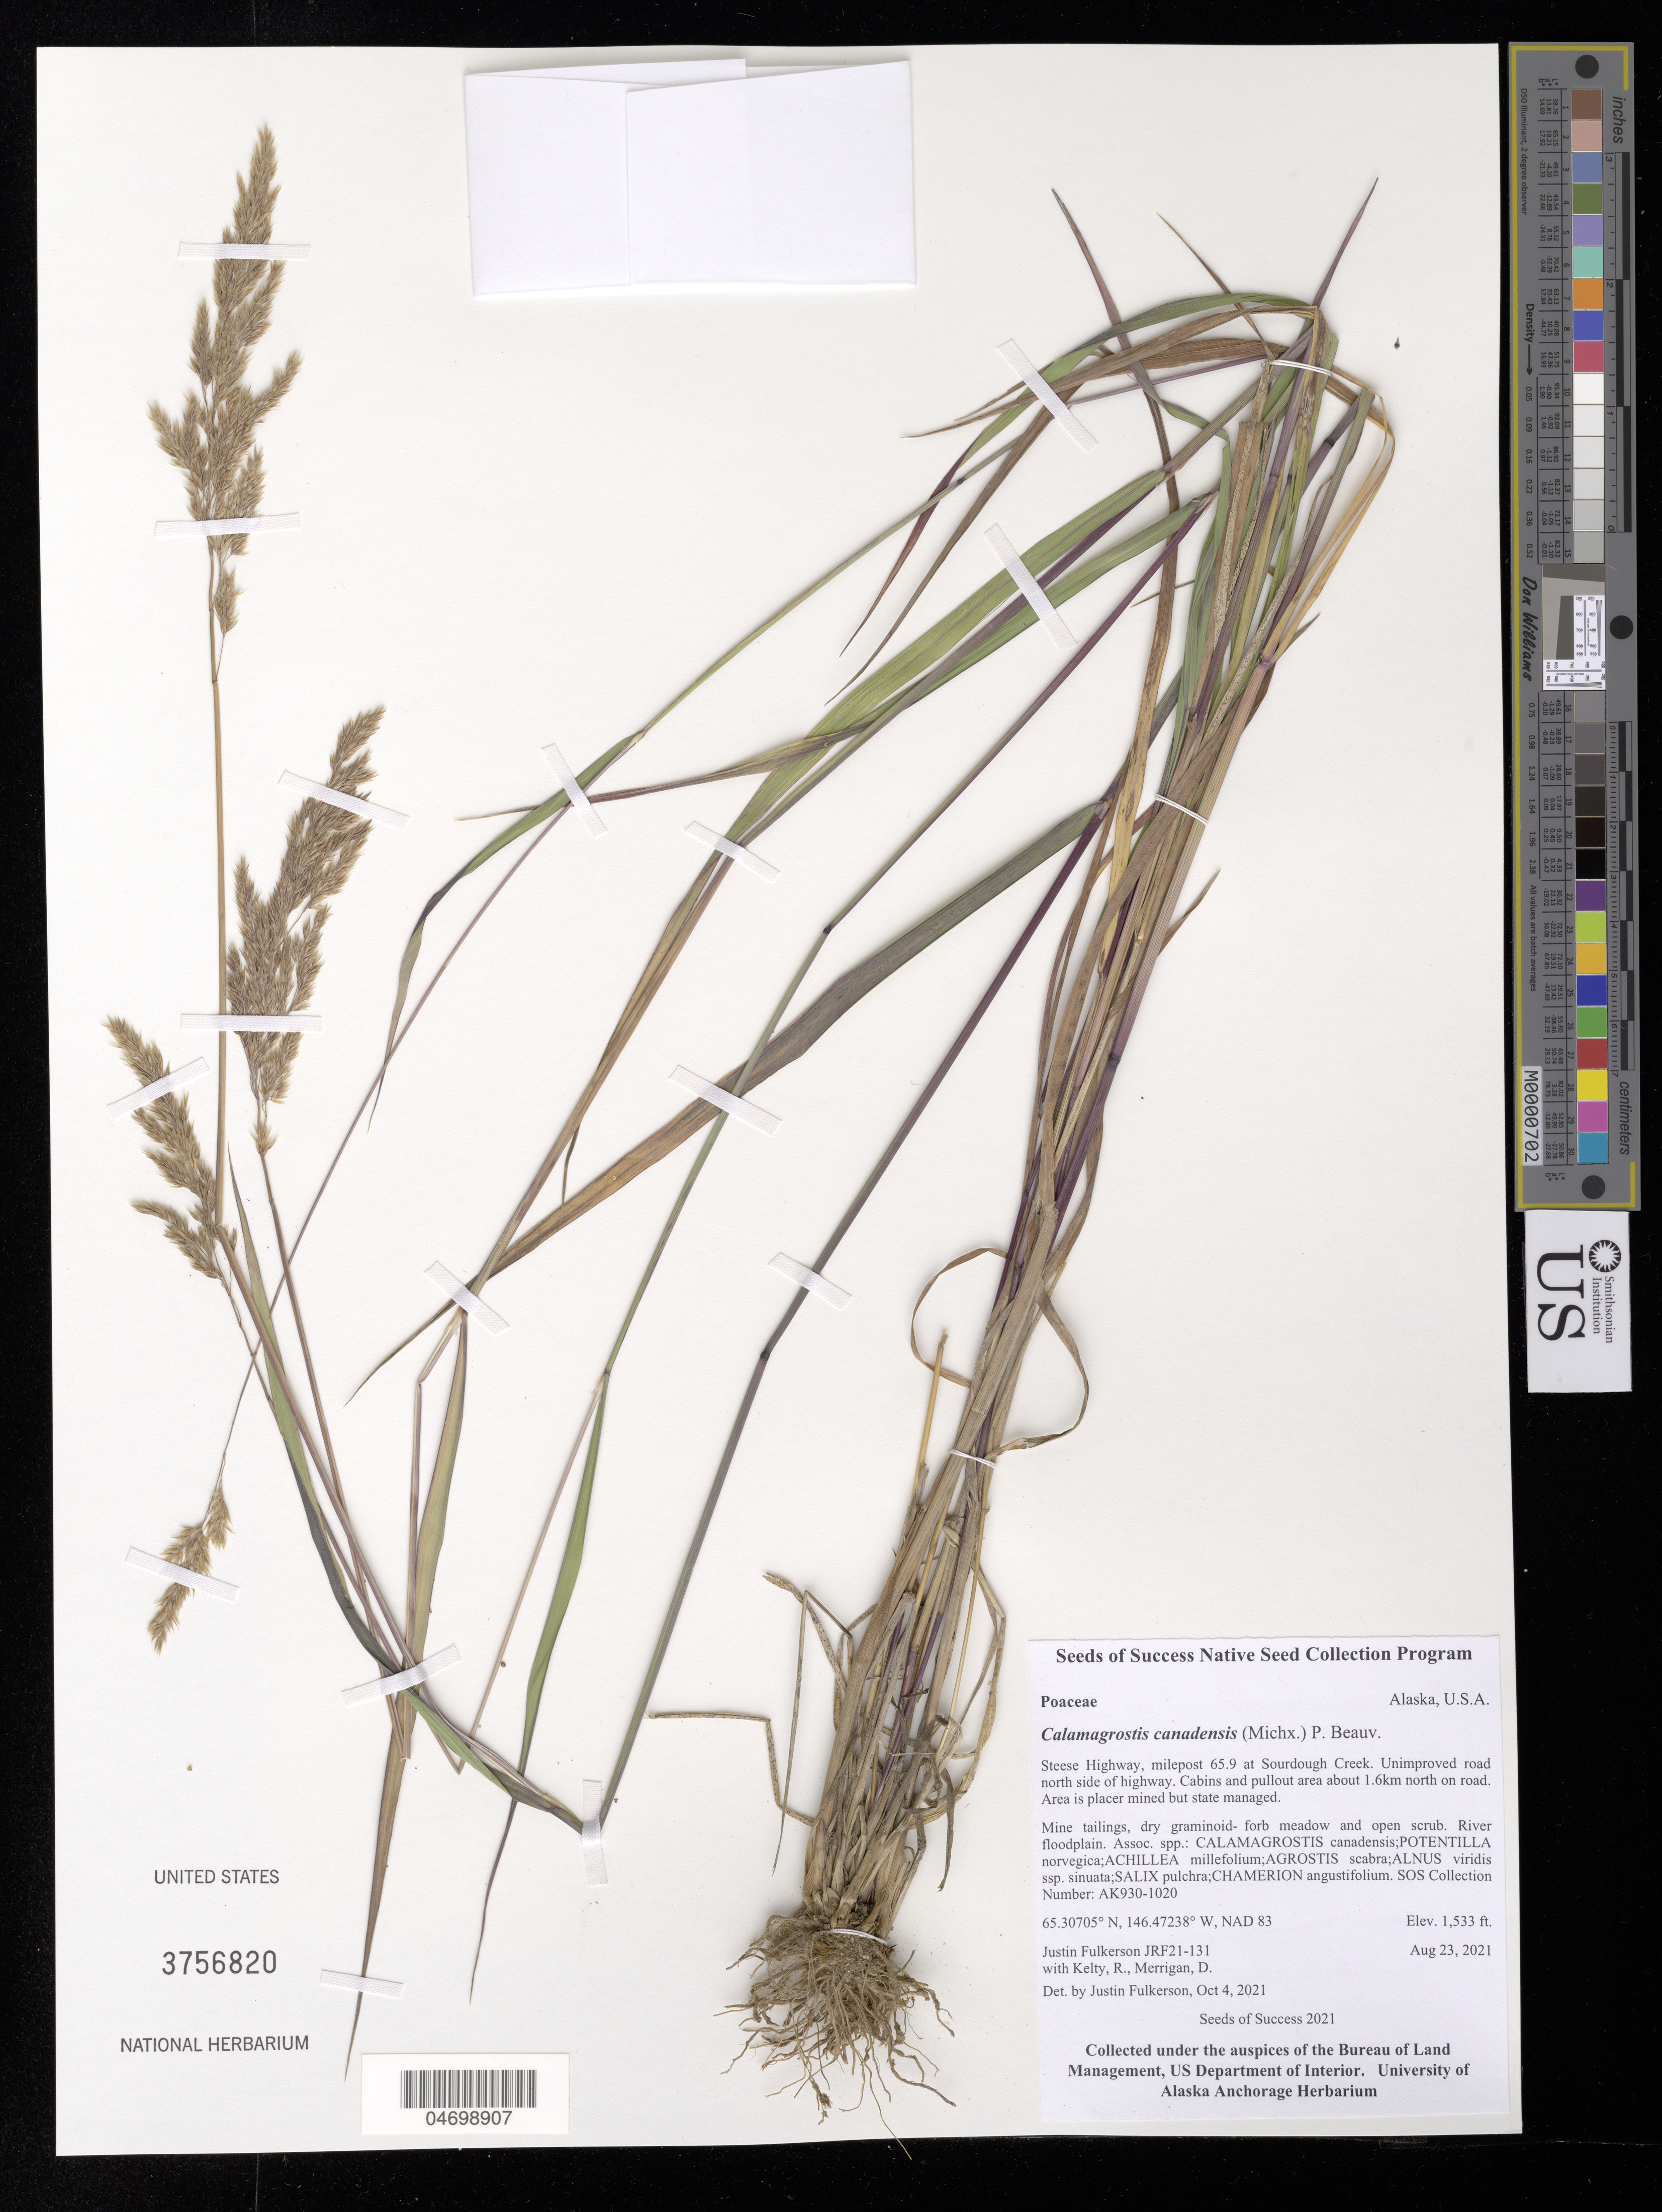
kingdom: Plantae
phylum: Tracheophyta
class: Liliopsida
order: Poales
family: Poaceae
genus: Calamagrostis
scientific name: Calamagrostis canadensis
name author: (Michx.) P. Beauv.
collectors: J. Fulkerson, R. Kelty & D. Merrigan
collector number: AK930-1020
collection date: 2021-08-23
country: United States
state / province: Alaska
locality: Steese Hwy, milepost 65.9 at Sourdough Creek.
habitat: Dry gaminoid-forb meadow and open scrub. River floodplain. With Agrostis scabra, Alnus viridis, Salix pulchra, etc.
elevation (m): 467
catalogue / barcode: US 3756820